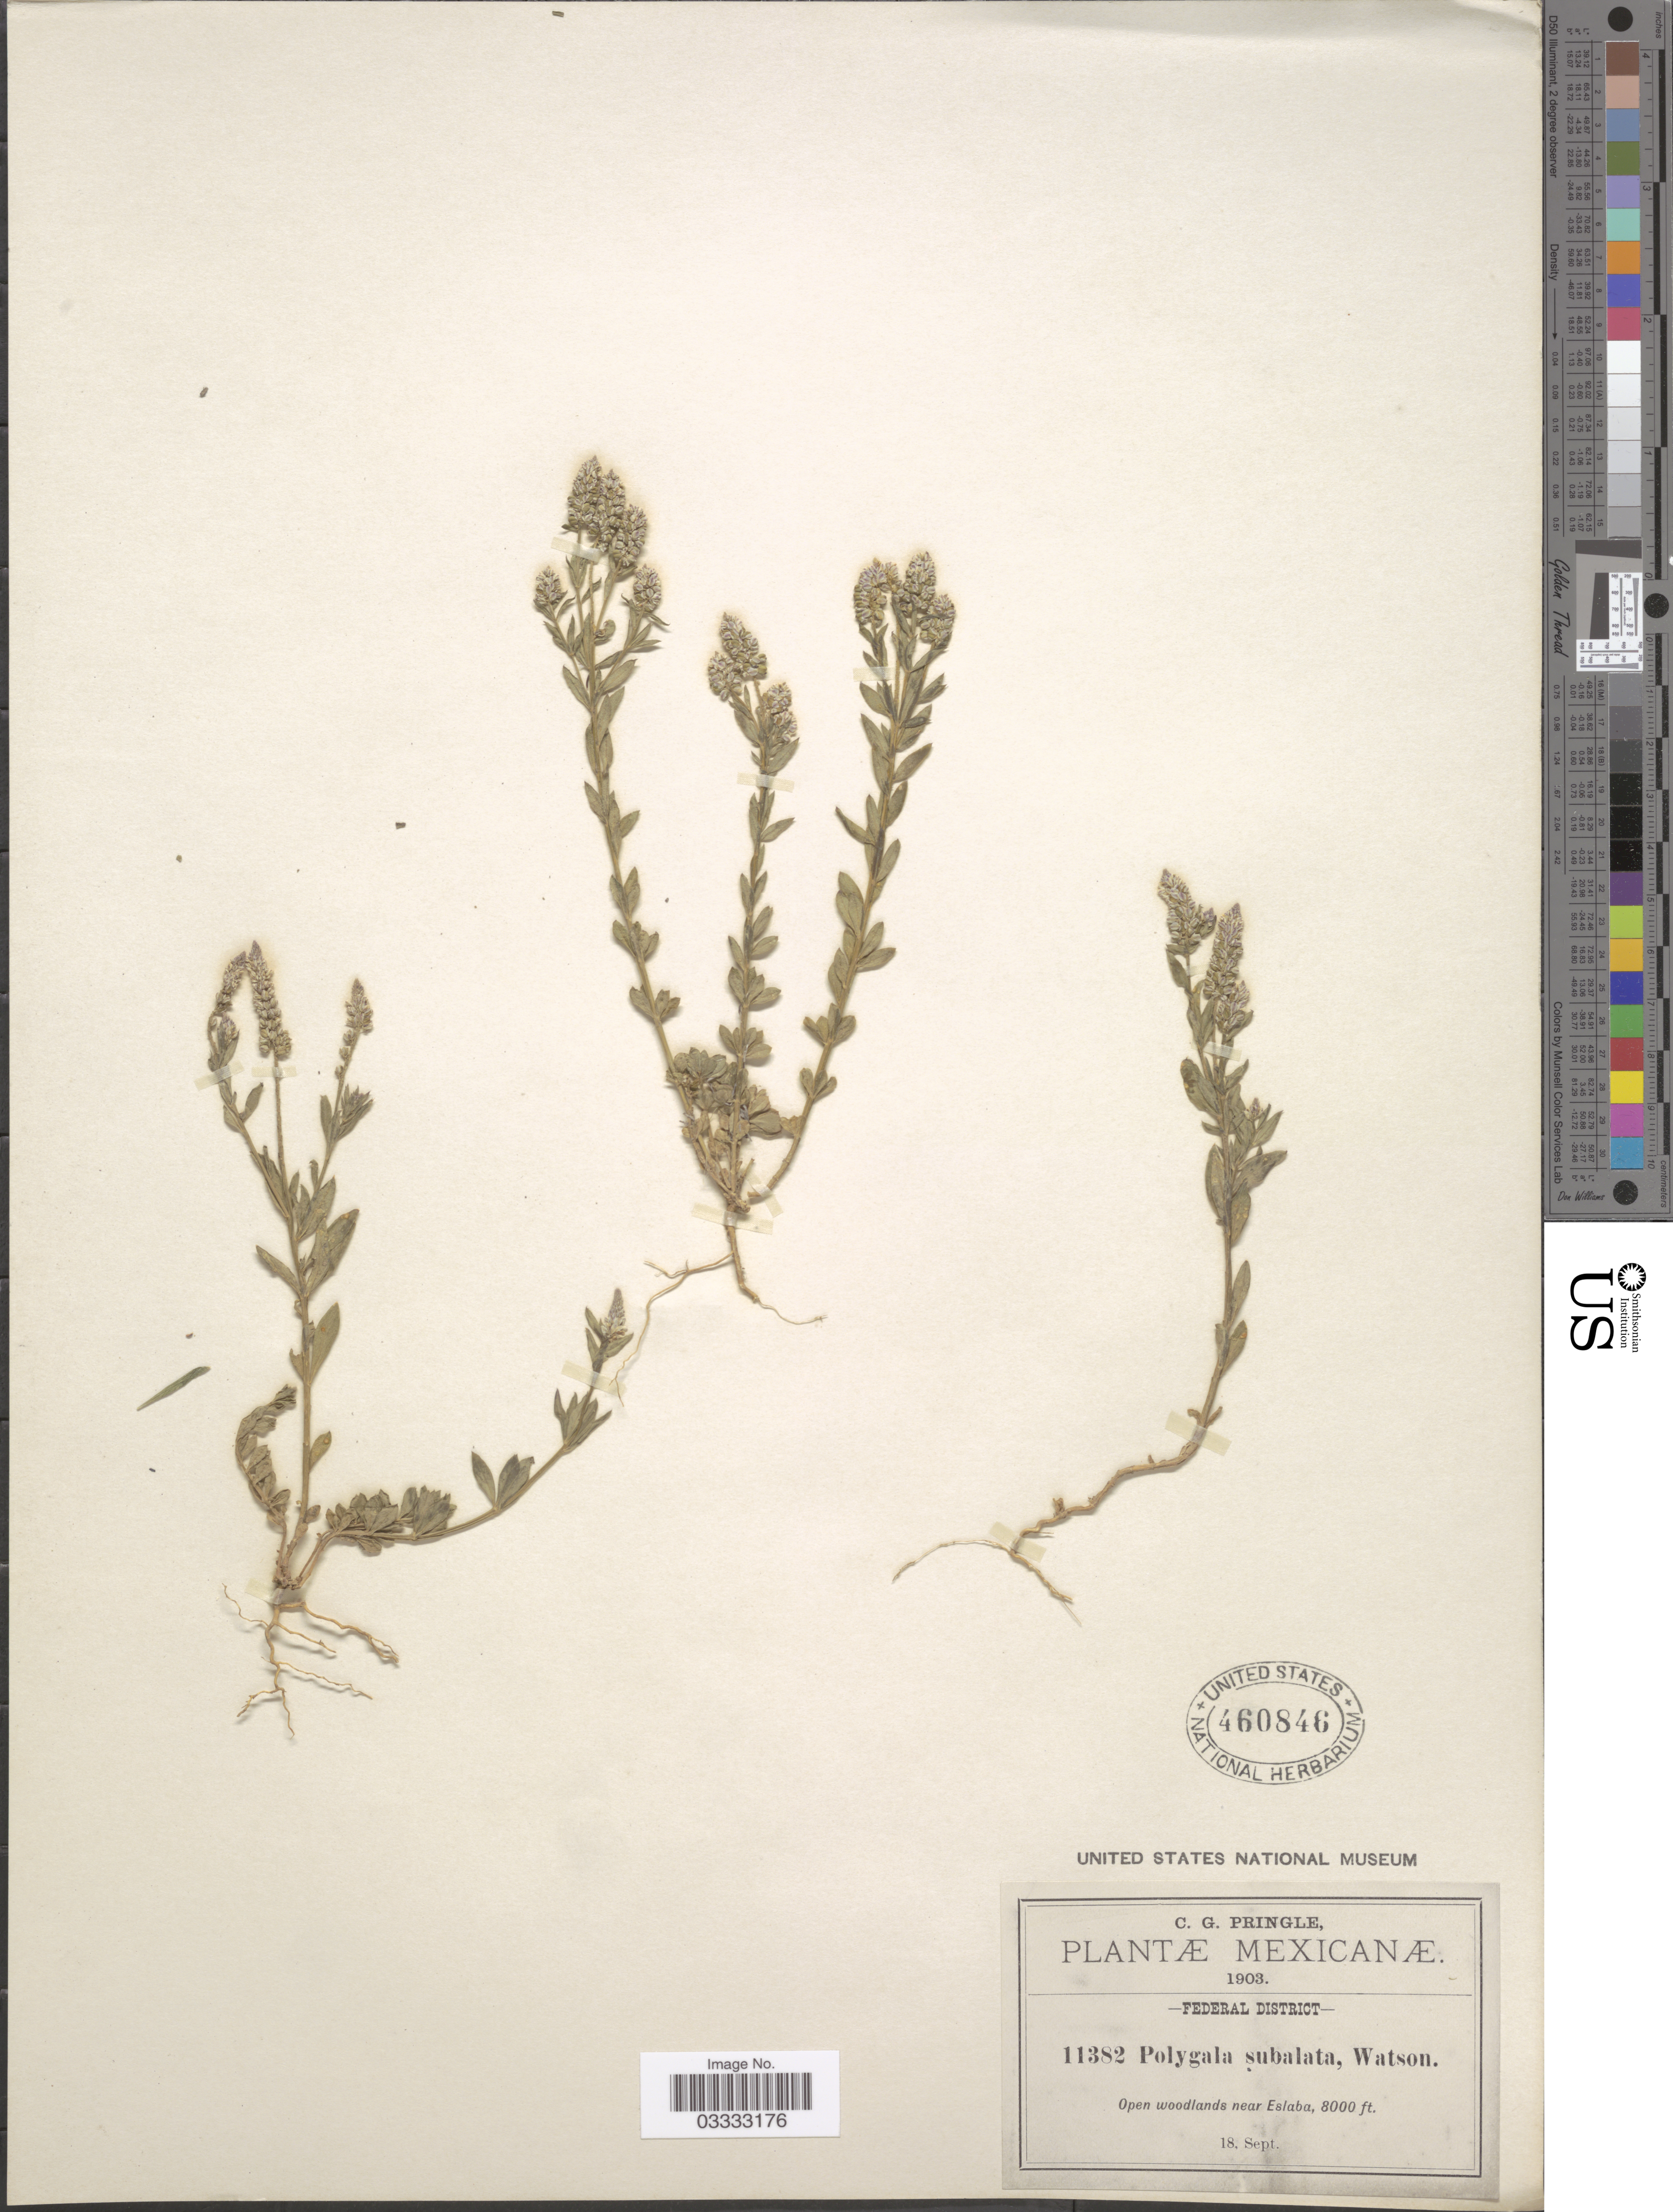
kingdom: Plantae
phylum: Tracheophyta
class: Magnoliopsida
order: Fabales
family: Polygalaceae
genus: Polygala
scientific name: Polygala subalata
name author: S. Watson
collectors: C. G. Pringle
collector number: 11382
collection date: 1903-09-18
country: Mexico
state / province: Distrito Federal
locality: Federal District. Open woodlands near Eslaba.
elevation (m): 2438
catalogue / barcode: US 460846